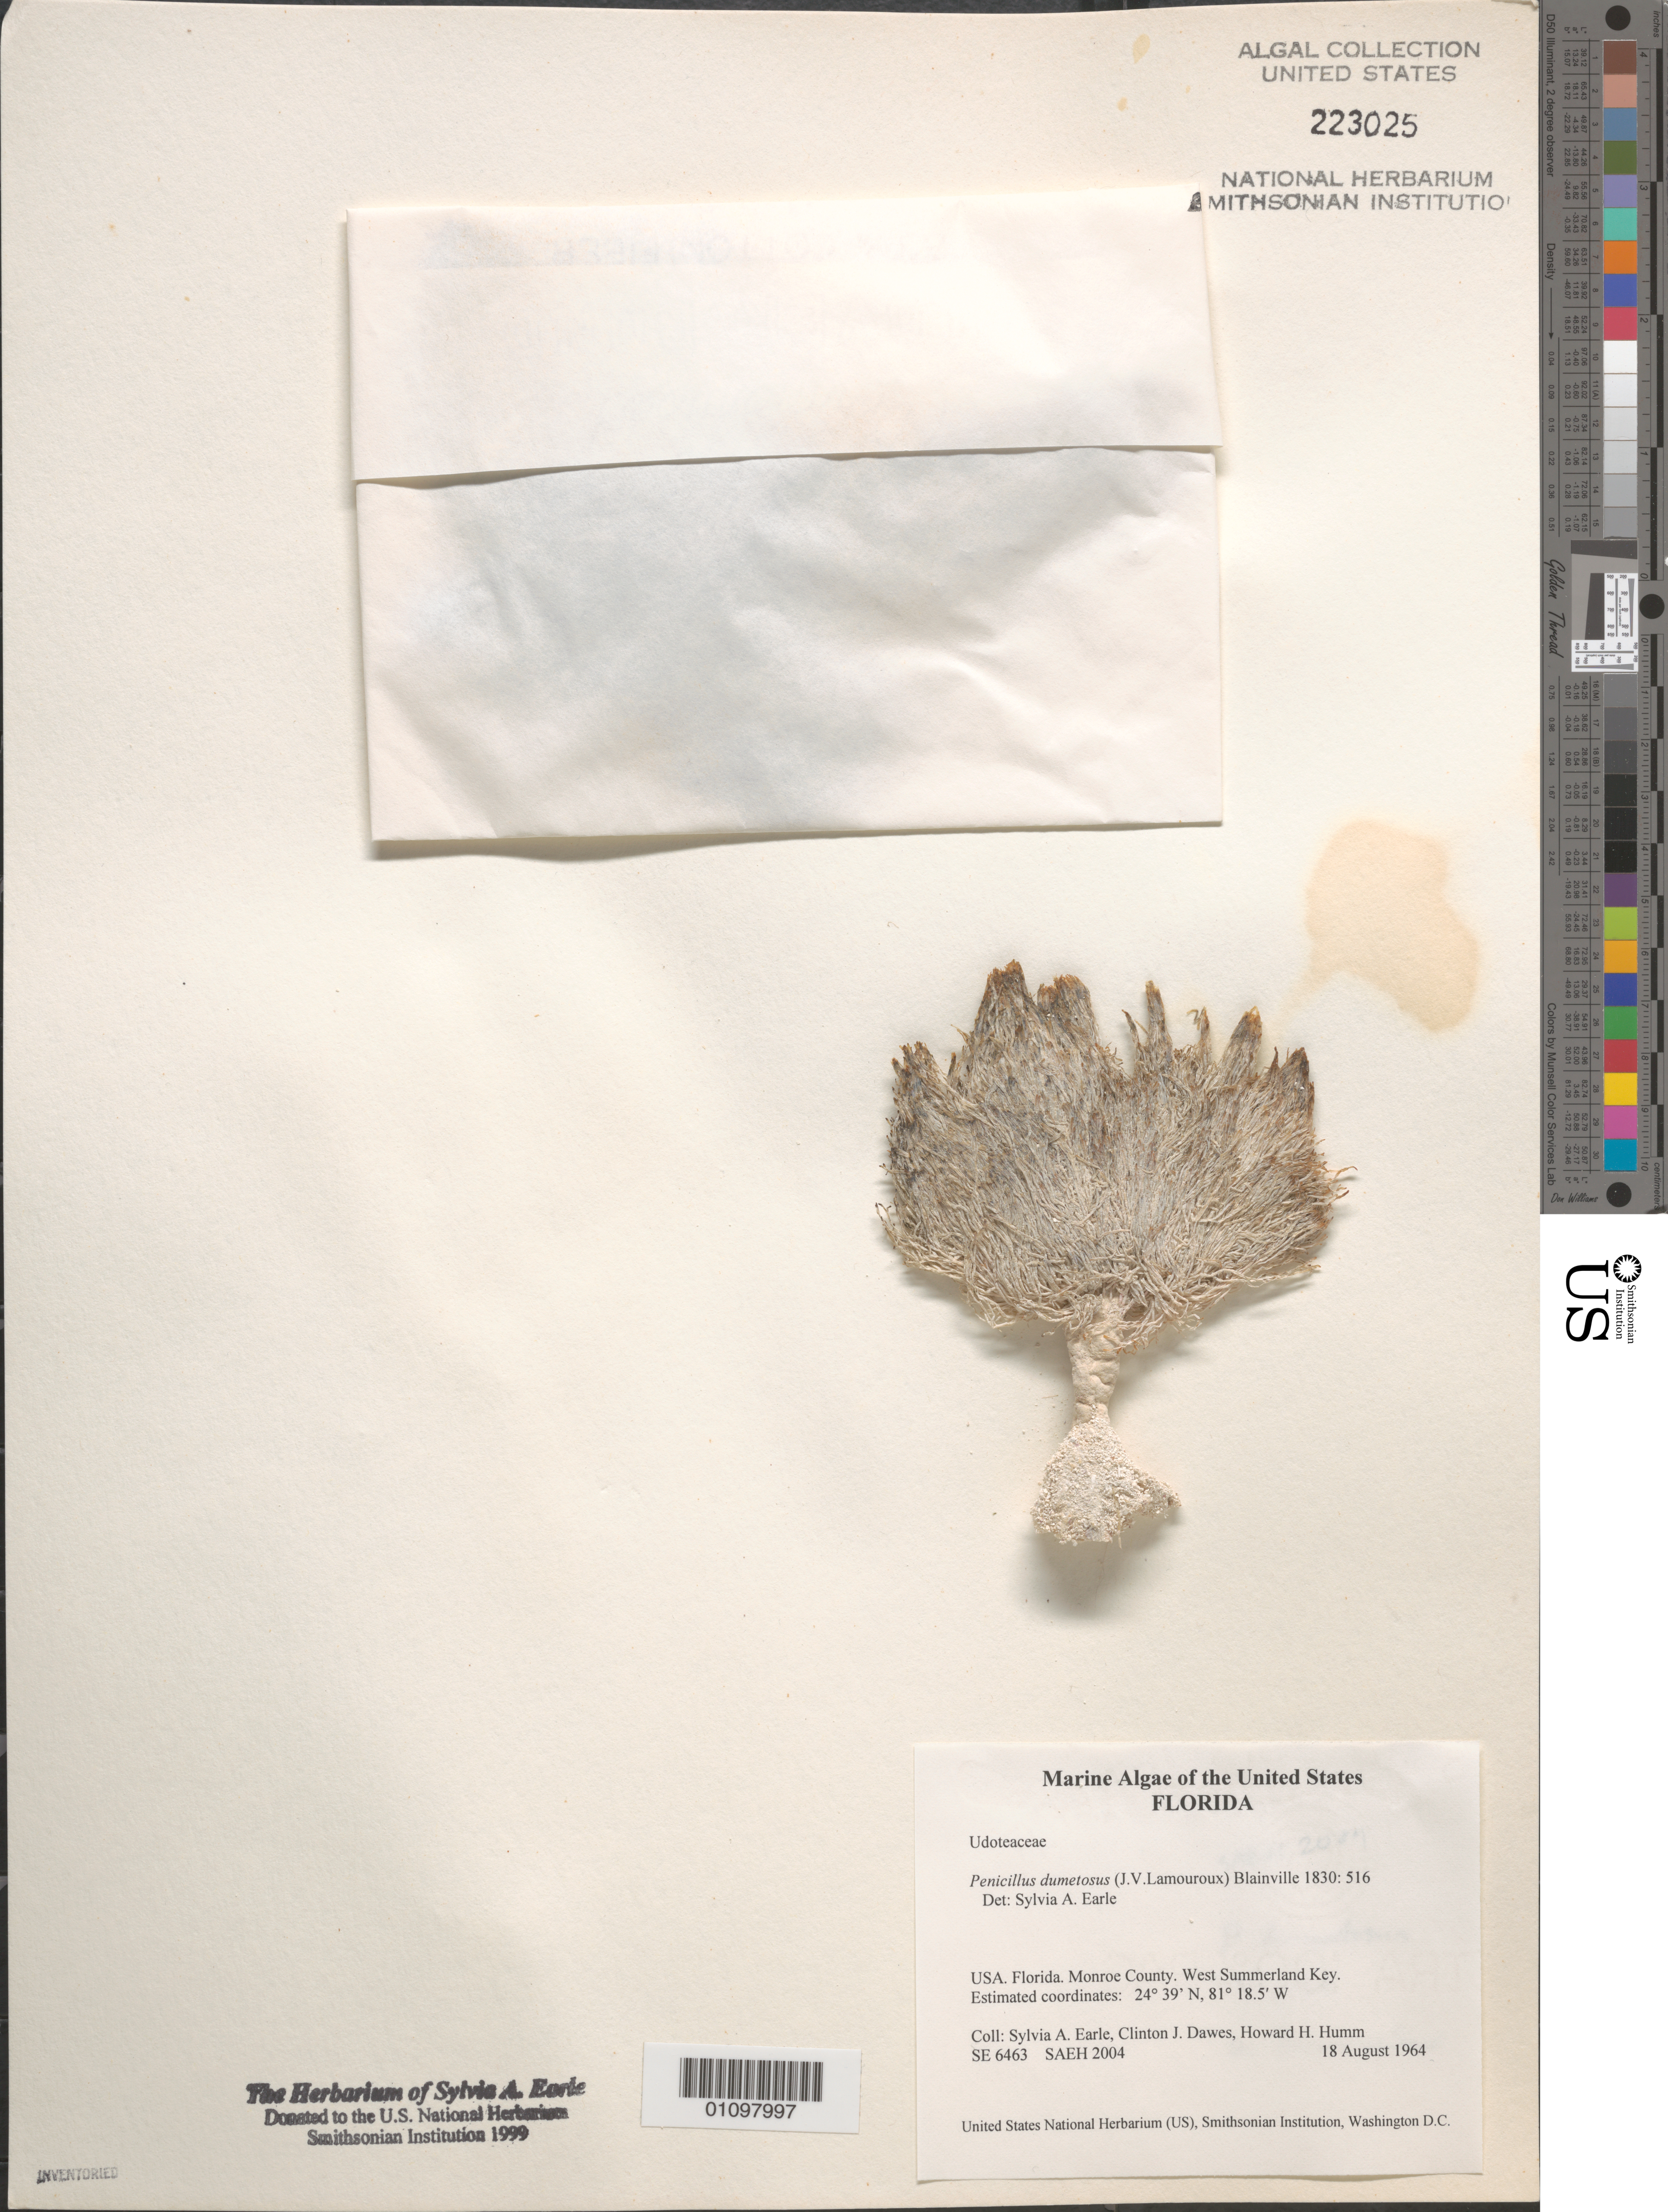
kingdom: Plantae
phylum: Chlorophyta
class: Ulvophyceae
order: Bryopsidales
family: Udoteaceae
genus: Penicillus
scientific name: Penicillus dumetosus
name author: (J.V.Lamouroux) Blainville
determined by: Earle, S. A.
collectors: S. A. Earle, H. J. Humm & C. Dawes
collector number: SE 6463 & SAEH 2004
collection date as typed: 18 Aug 1964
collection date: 1964-08-18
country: United States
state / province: Florida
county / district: Monroe County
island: West Summerland Key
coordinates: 24 39'N, 81 18.5'W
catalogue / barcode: US 223025